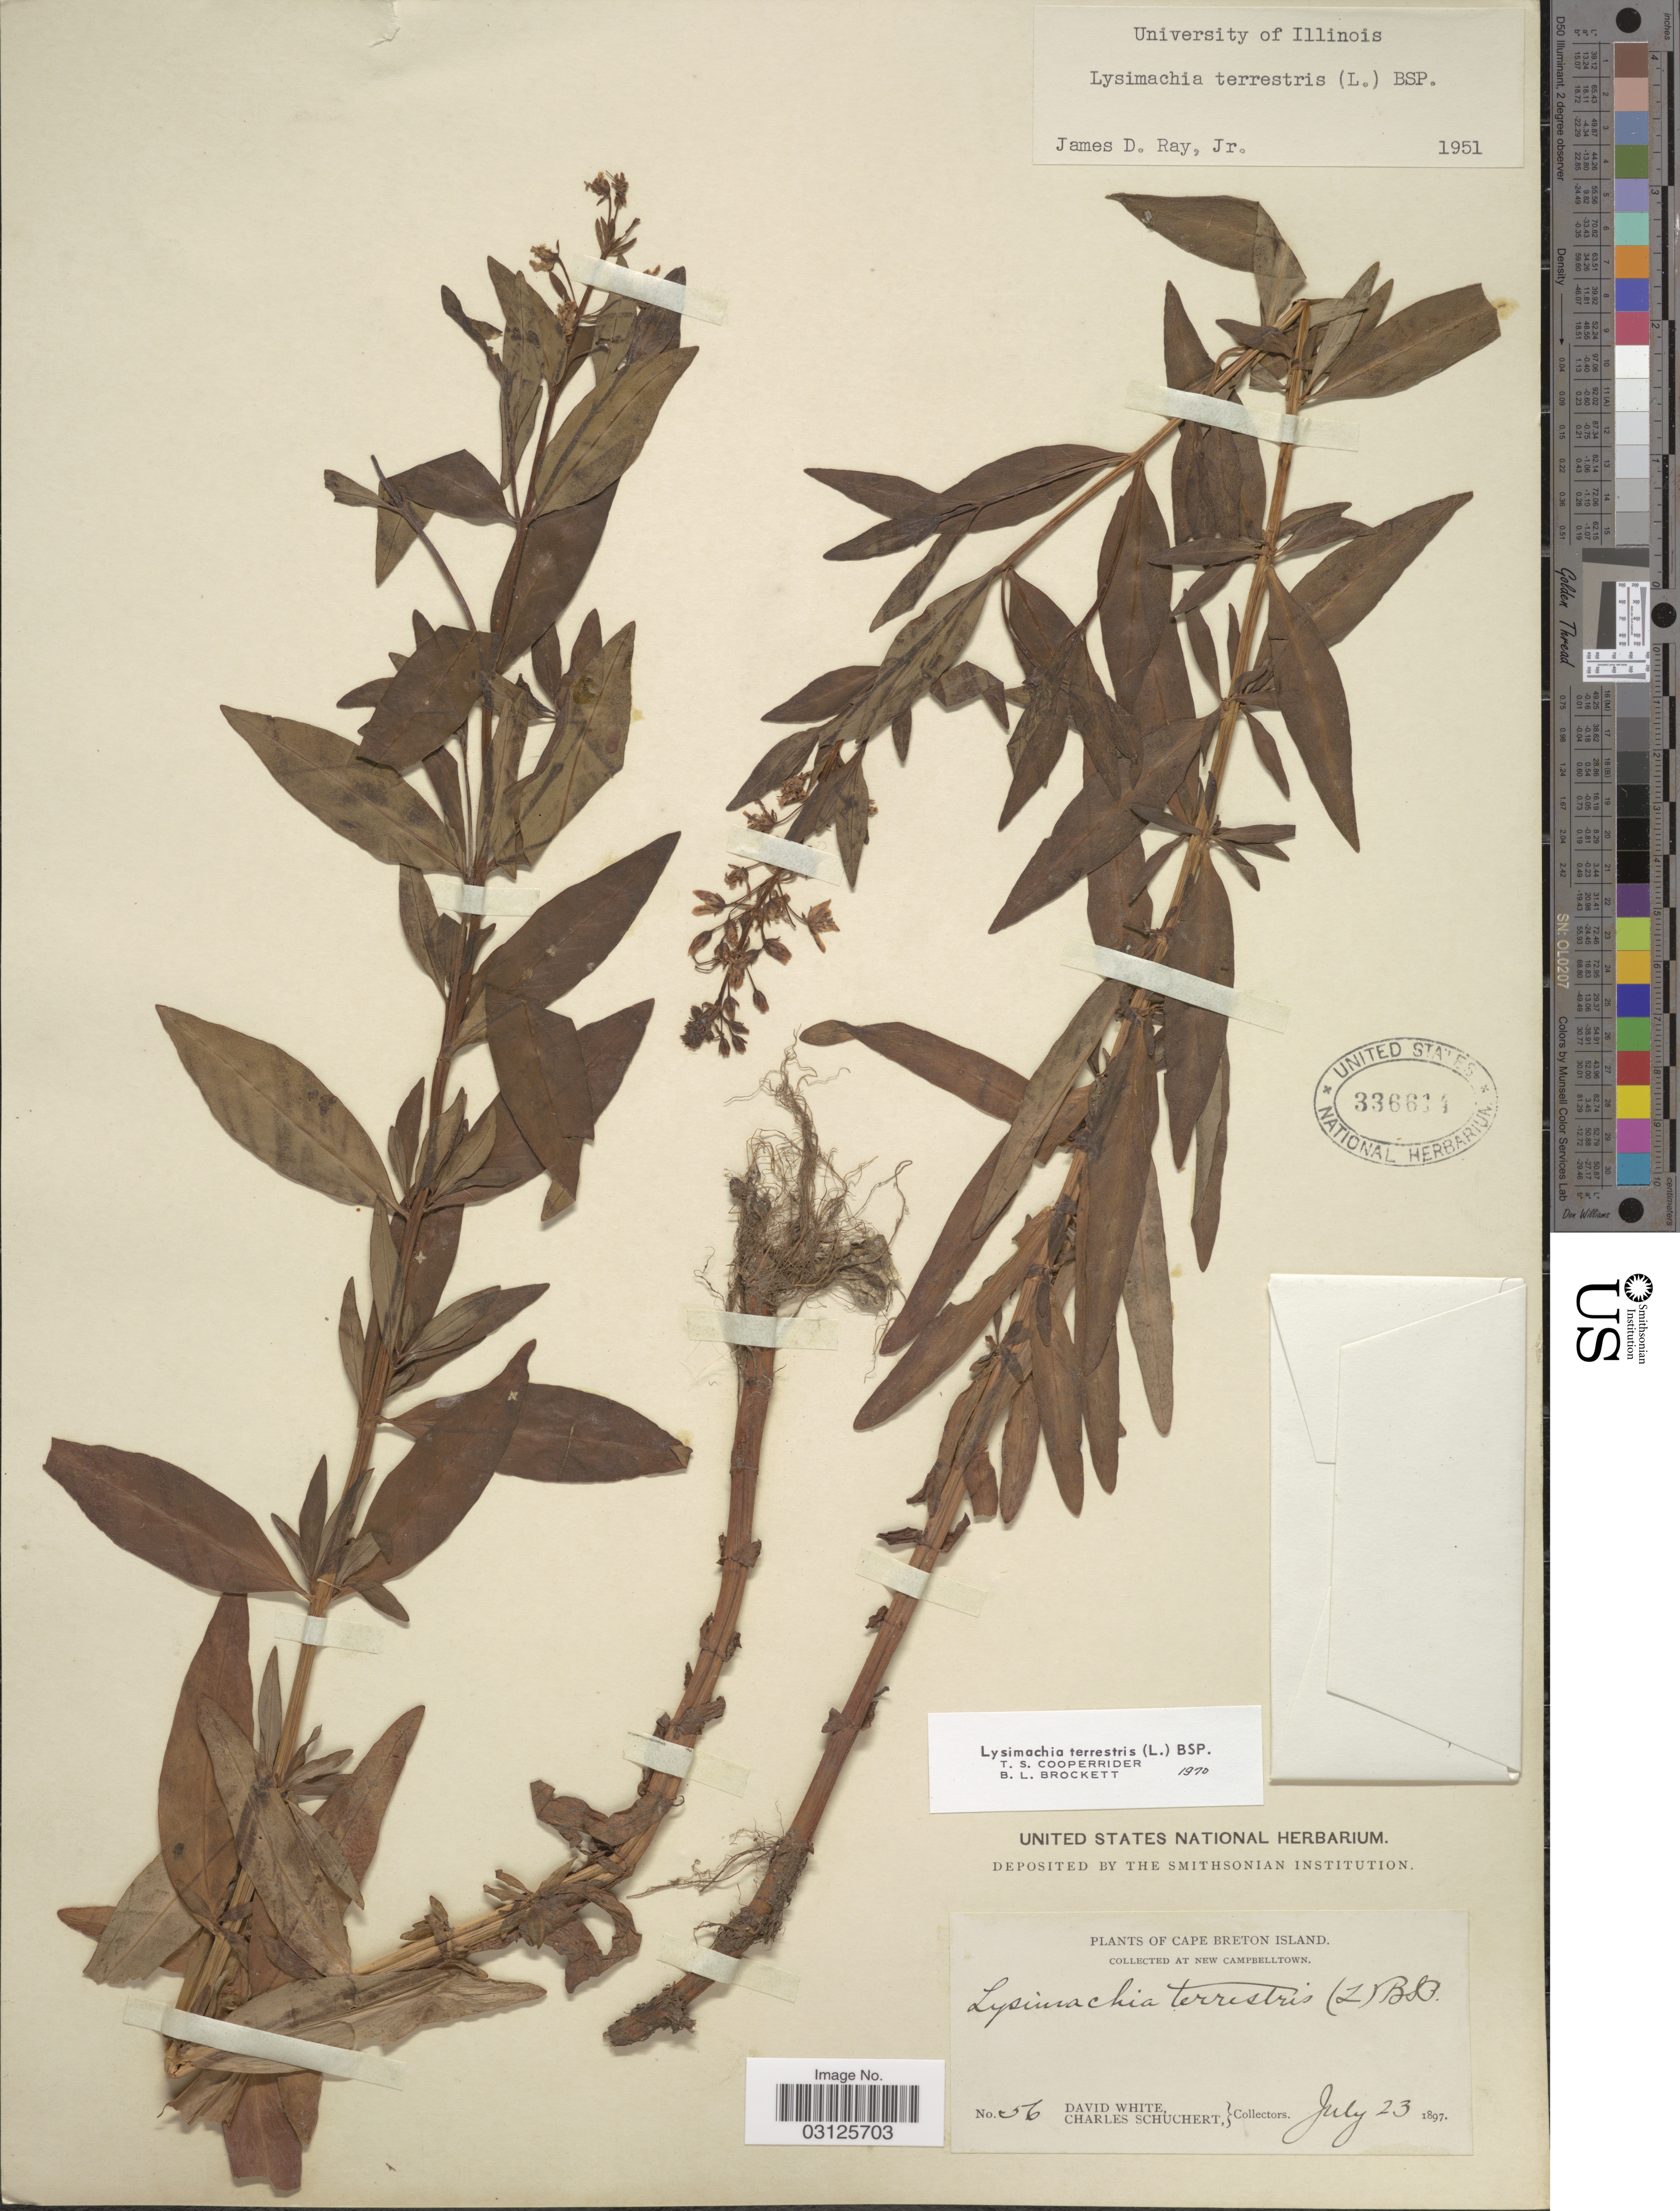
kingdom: Plantae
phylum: Tracheophyta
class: Magnoliopsida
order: Ericales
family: Primulaceae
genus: Lysimachia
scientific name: Lysimachia terrestris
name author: (L.) Britton, Stearns & Poggenb.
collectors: D. White & C. Schuchert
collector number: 56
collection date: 1897-07-23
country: Canada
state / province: Nova Scotia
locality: Cape Breton Island, at New Campbelltown.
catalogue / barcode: US 336614